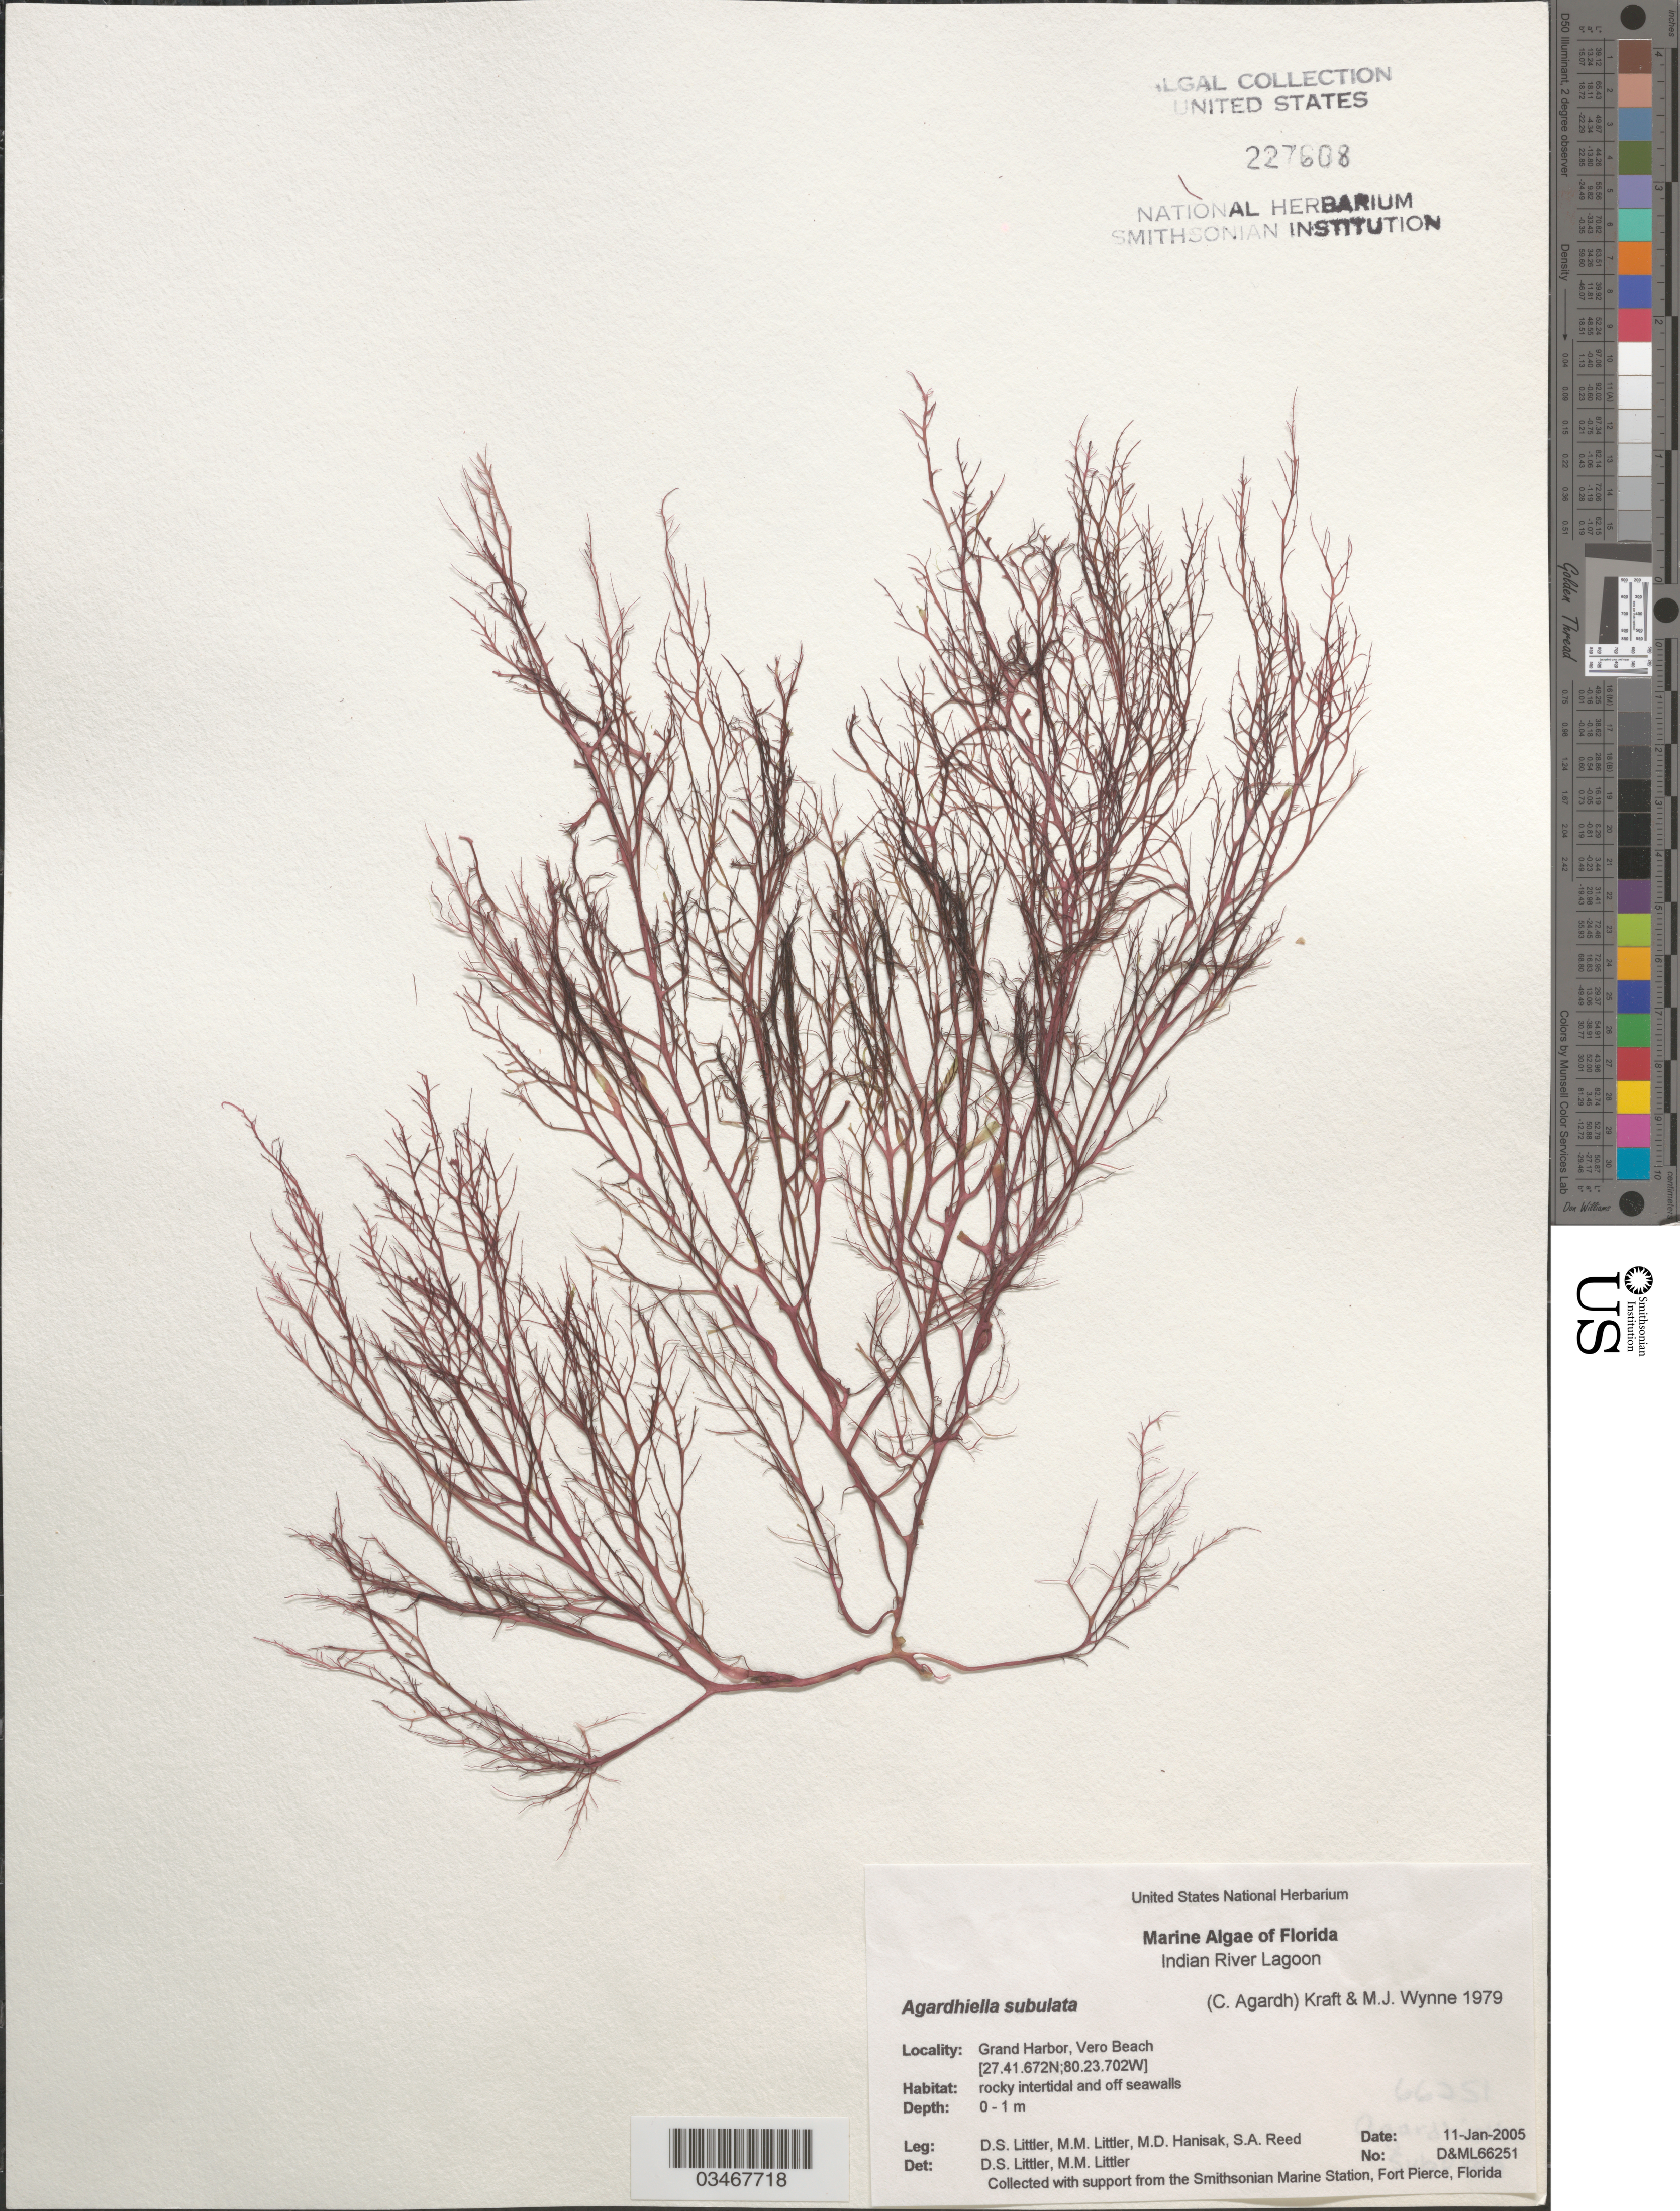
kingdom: Plantae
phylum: Rhodophyta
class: Florideophyceae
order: Gigartinales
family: Solieriaceae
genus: Agardhiella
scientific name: Agardhiella subulata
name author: (C. Agardh) G.T.Kraft & M.J. Wynne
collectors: D. S. Littler, M. M. Littler, M. Hanisak & S. Reed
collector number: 66251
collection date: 2005-01-11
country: United States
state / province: Florida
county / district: Indian River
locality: Indian River Lagoon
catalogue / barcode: US 227608